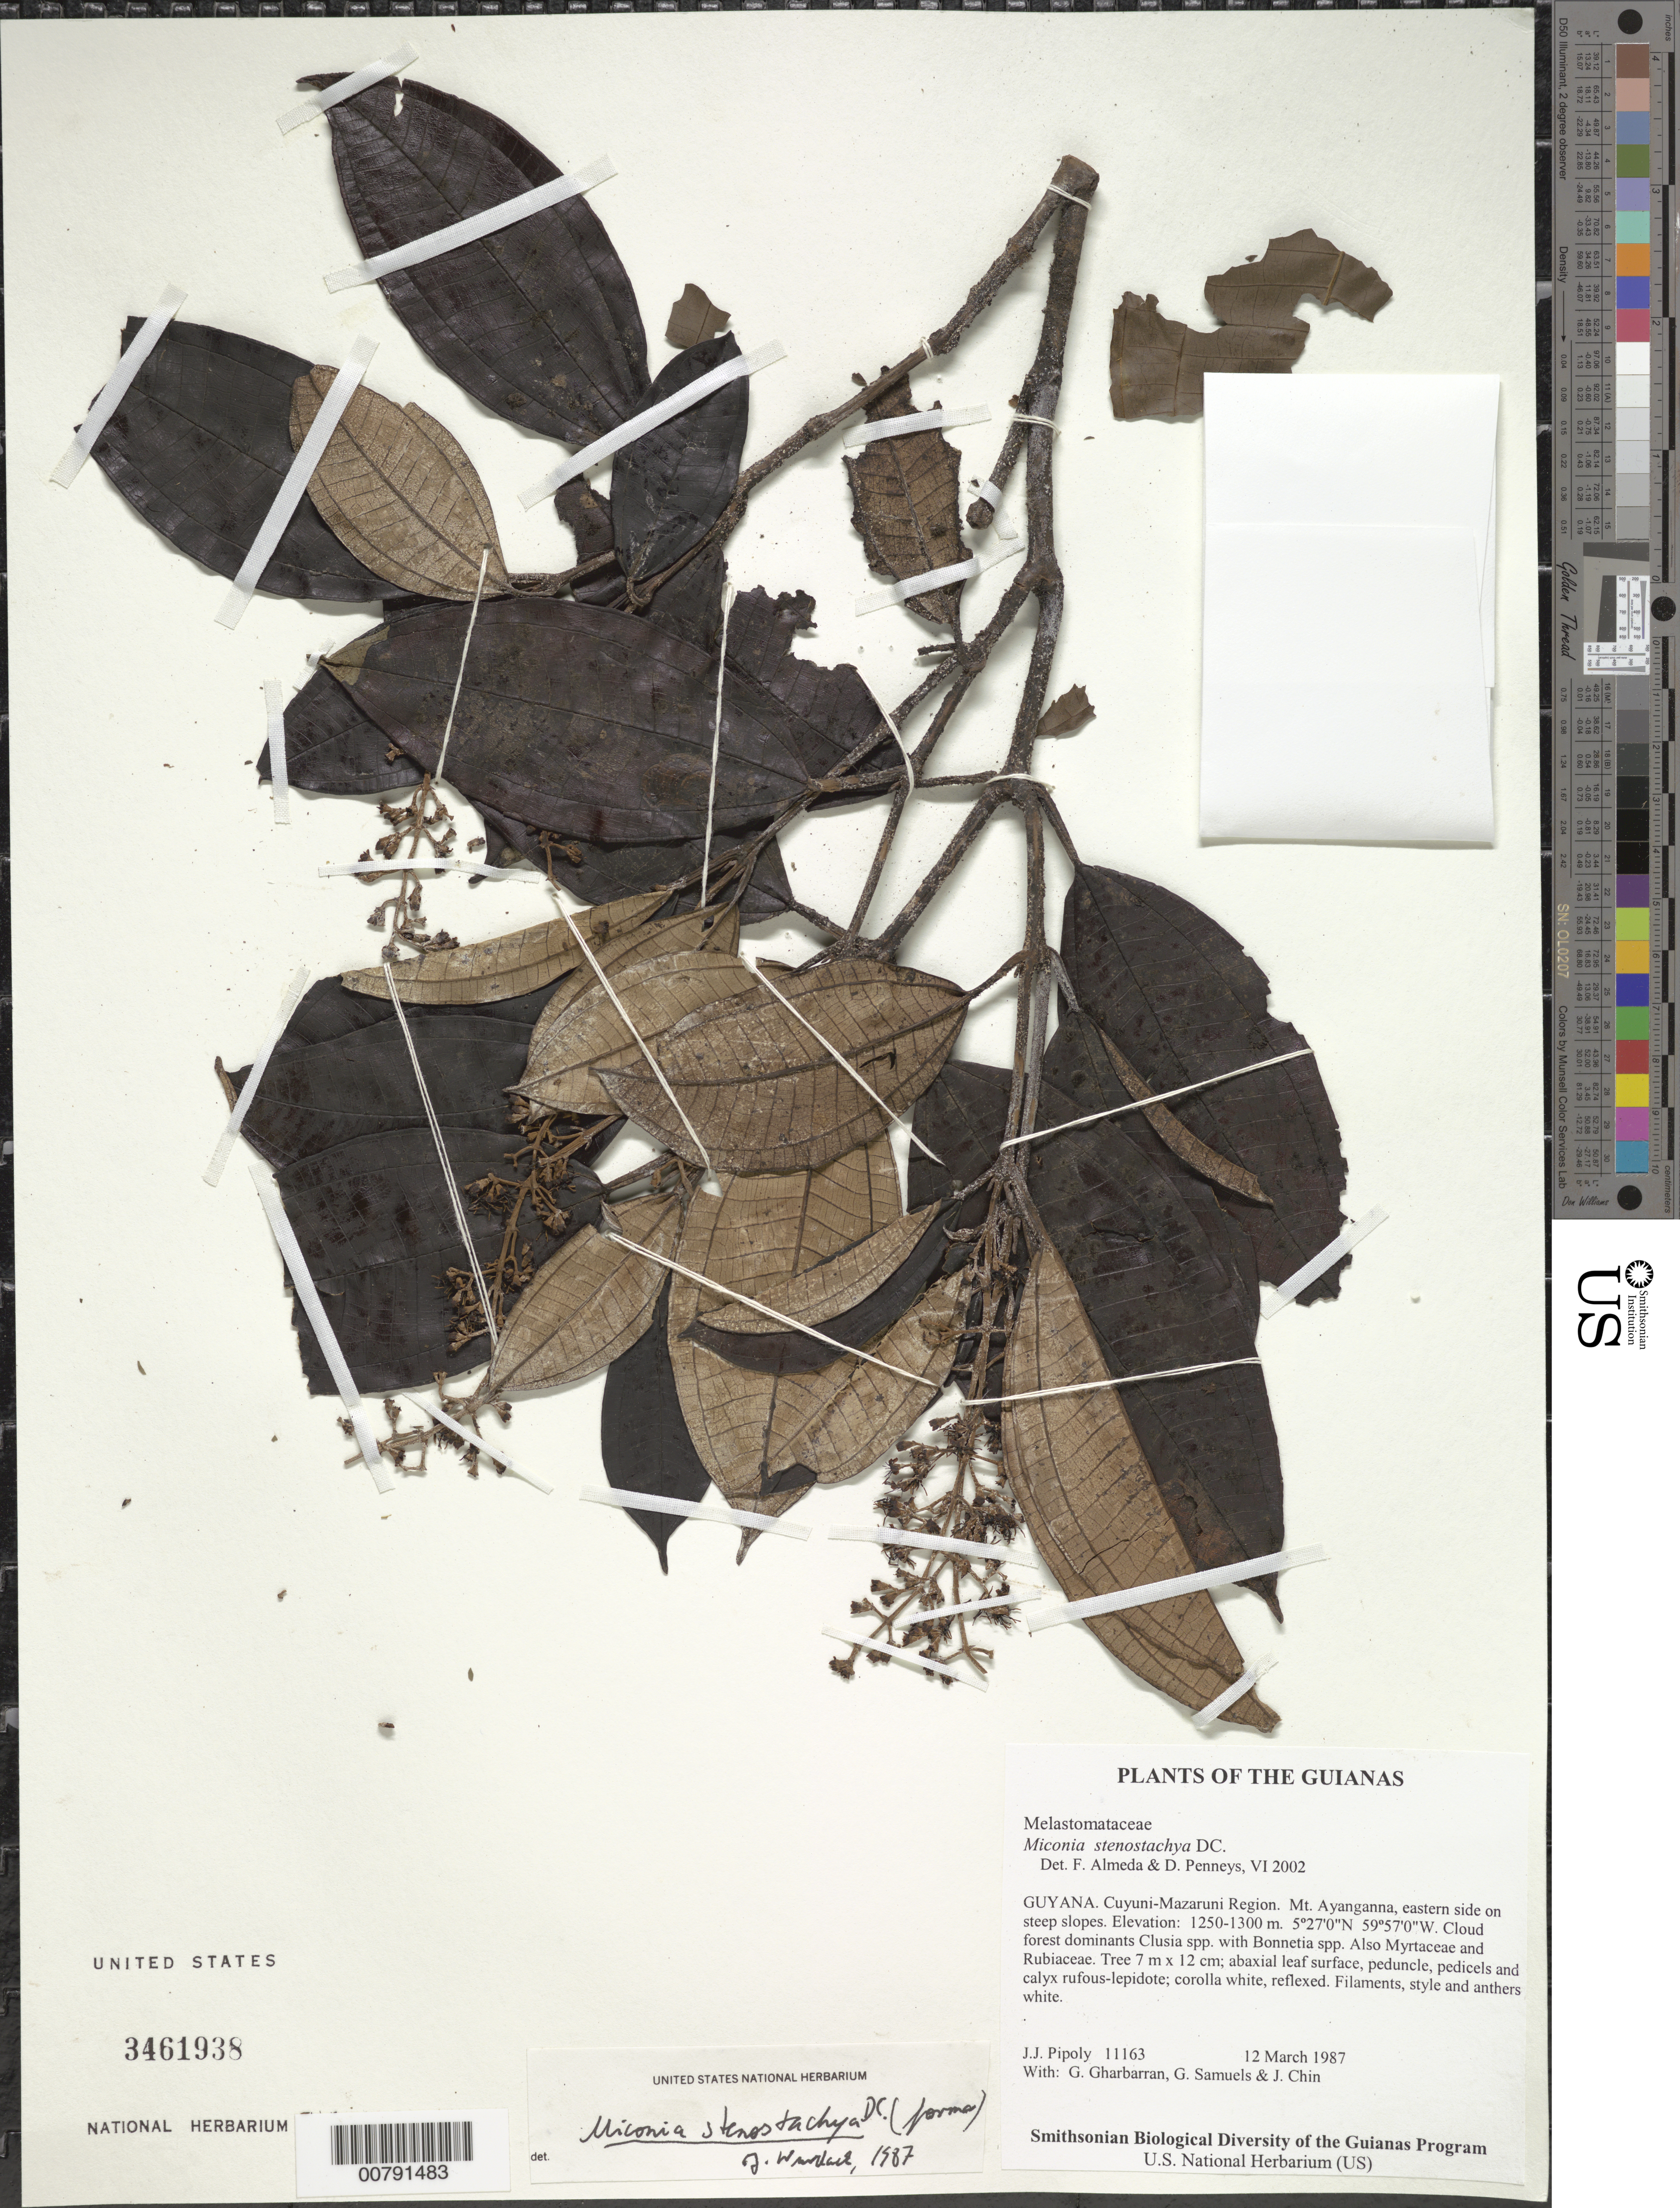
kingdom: Plantae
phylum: Tracheophyta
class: Magnoliopsida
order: Myrtales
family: Melastomataceae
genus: Miconia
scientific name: Miconia stenostachya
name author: DC.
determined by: Almeda, F.; Penneys, D. S.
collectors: J. J. Pipoly, G. Gharbarran, G. Samuels & J. Chin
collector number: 11163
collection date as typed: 12 March 1987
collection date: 1987-03-12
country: Guyana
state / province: Cuyuni-Mazaruni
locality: Mt. Ayanganna, eastern side on steep slopes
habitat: Cloud forest dominants Clusia spp. with Bonnetia spp. Also Myrtaceae and Rubiaceae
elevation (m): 1250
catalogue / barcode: US 3461938